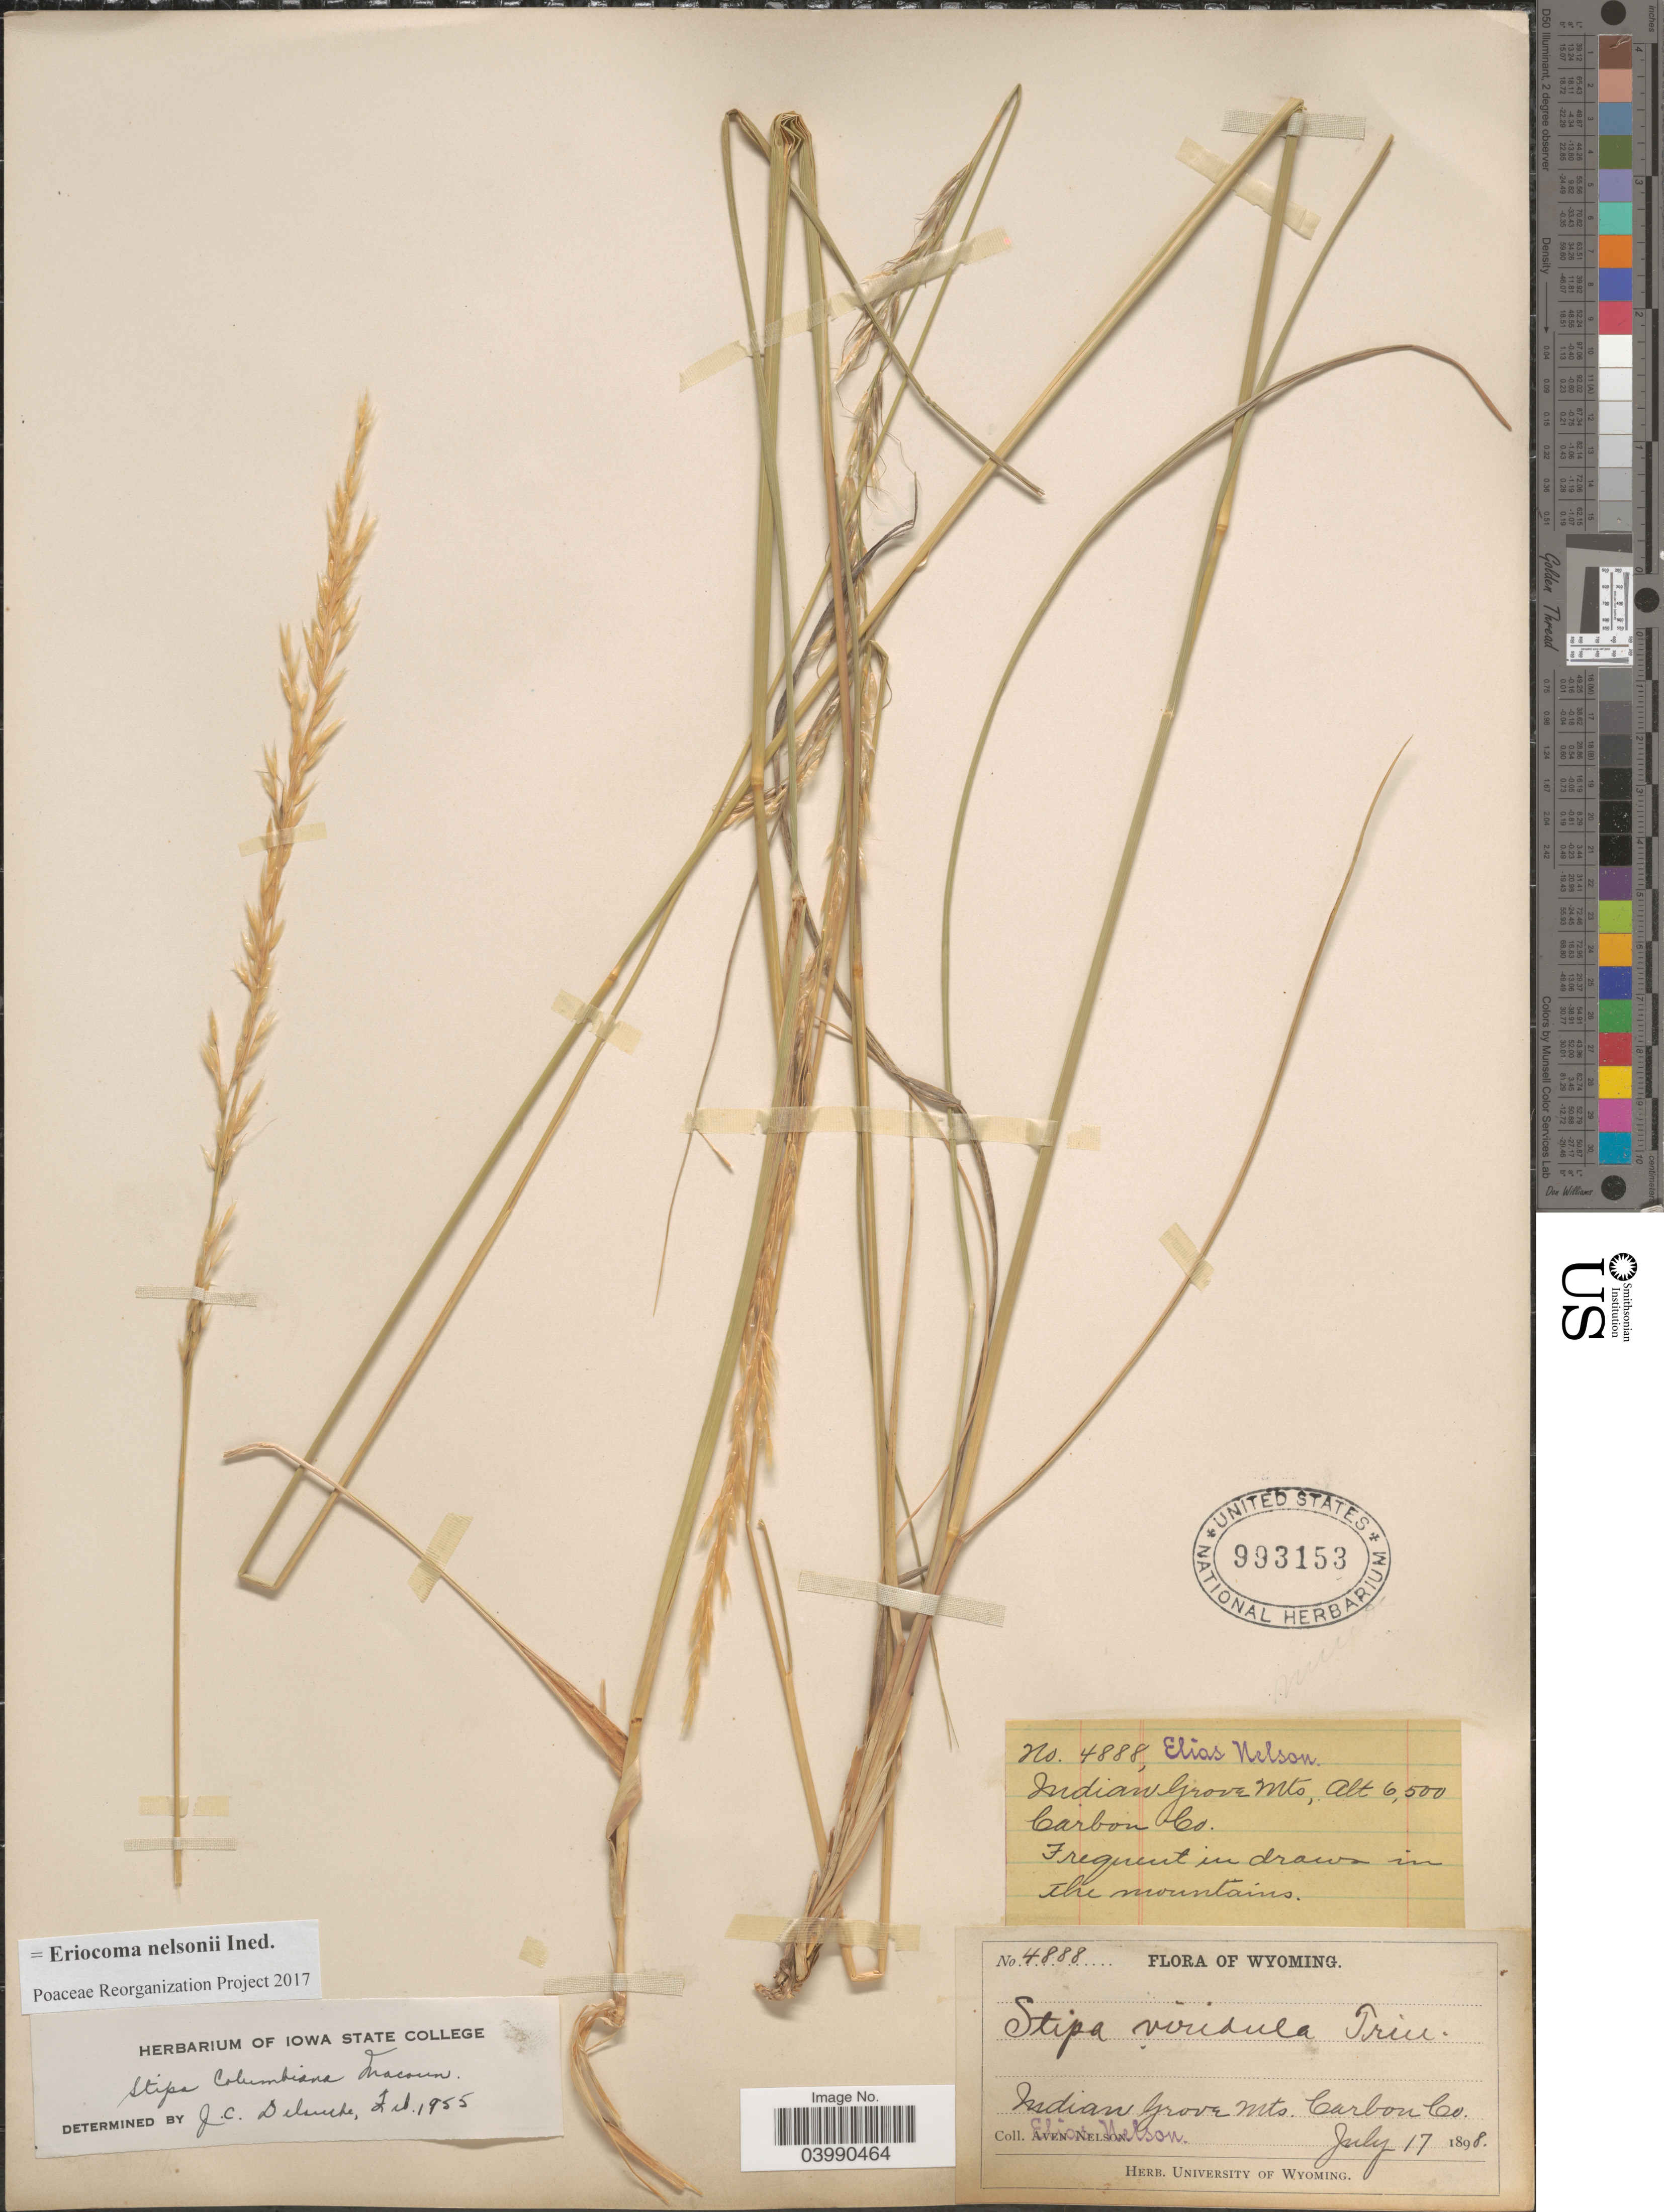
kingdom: Plantae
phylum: Tracheophyta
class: Liliopsida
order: Poales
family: Poaceae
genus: Eriocoma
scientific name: Eriocoma nelsonii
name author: (Scribn.) Romasch.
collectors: E. Nelson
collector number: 4888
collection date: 1898-07-17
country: United States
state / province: Wyoming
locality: Indian Grove Mts. Carbon Co. In draws in the mountains.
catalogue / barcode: US 993153